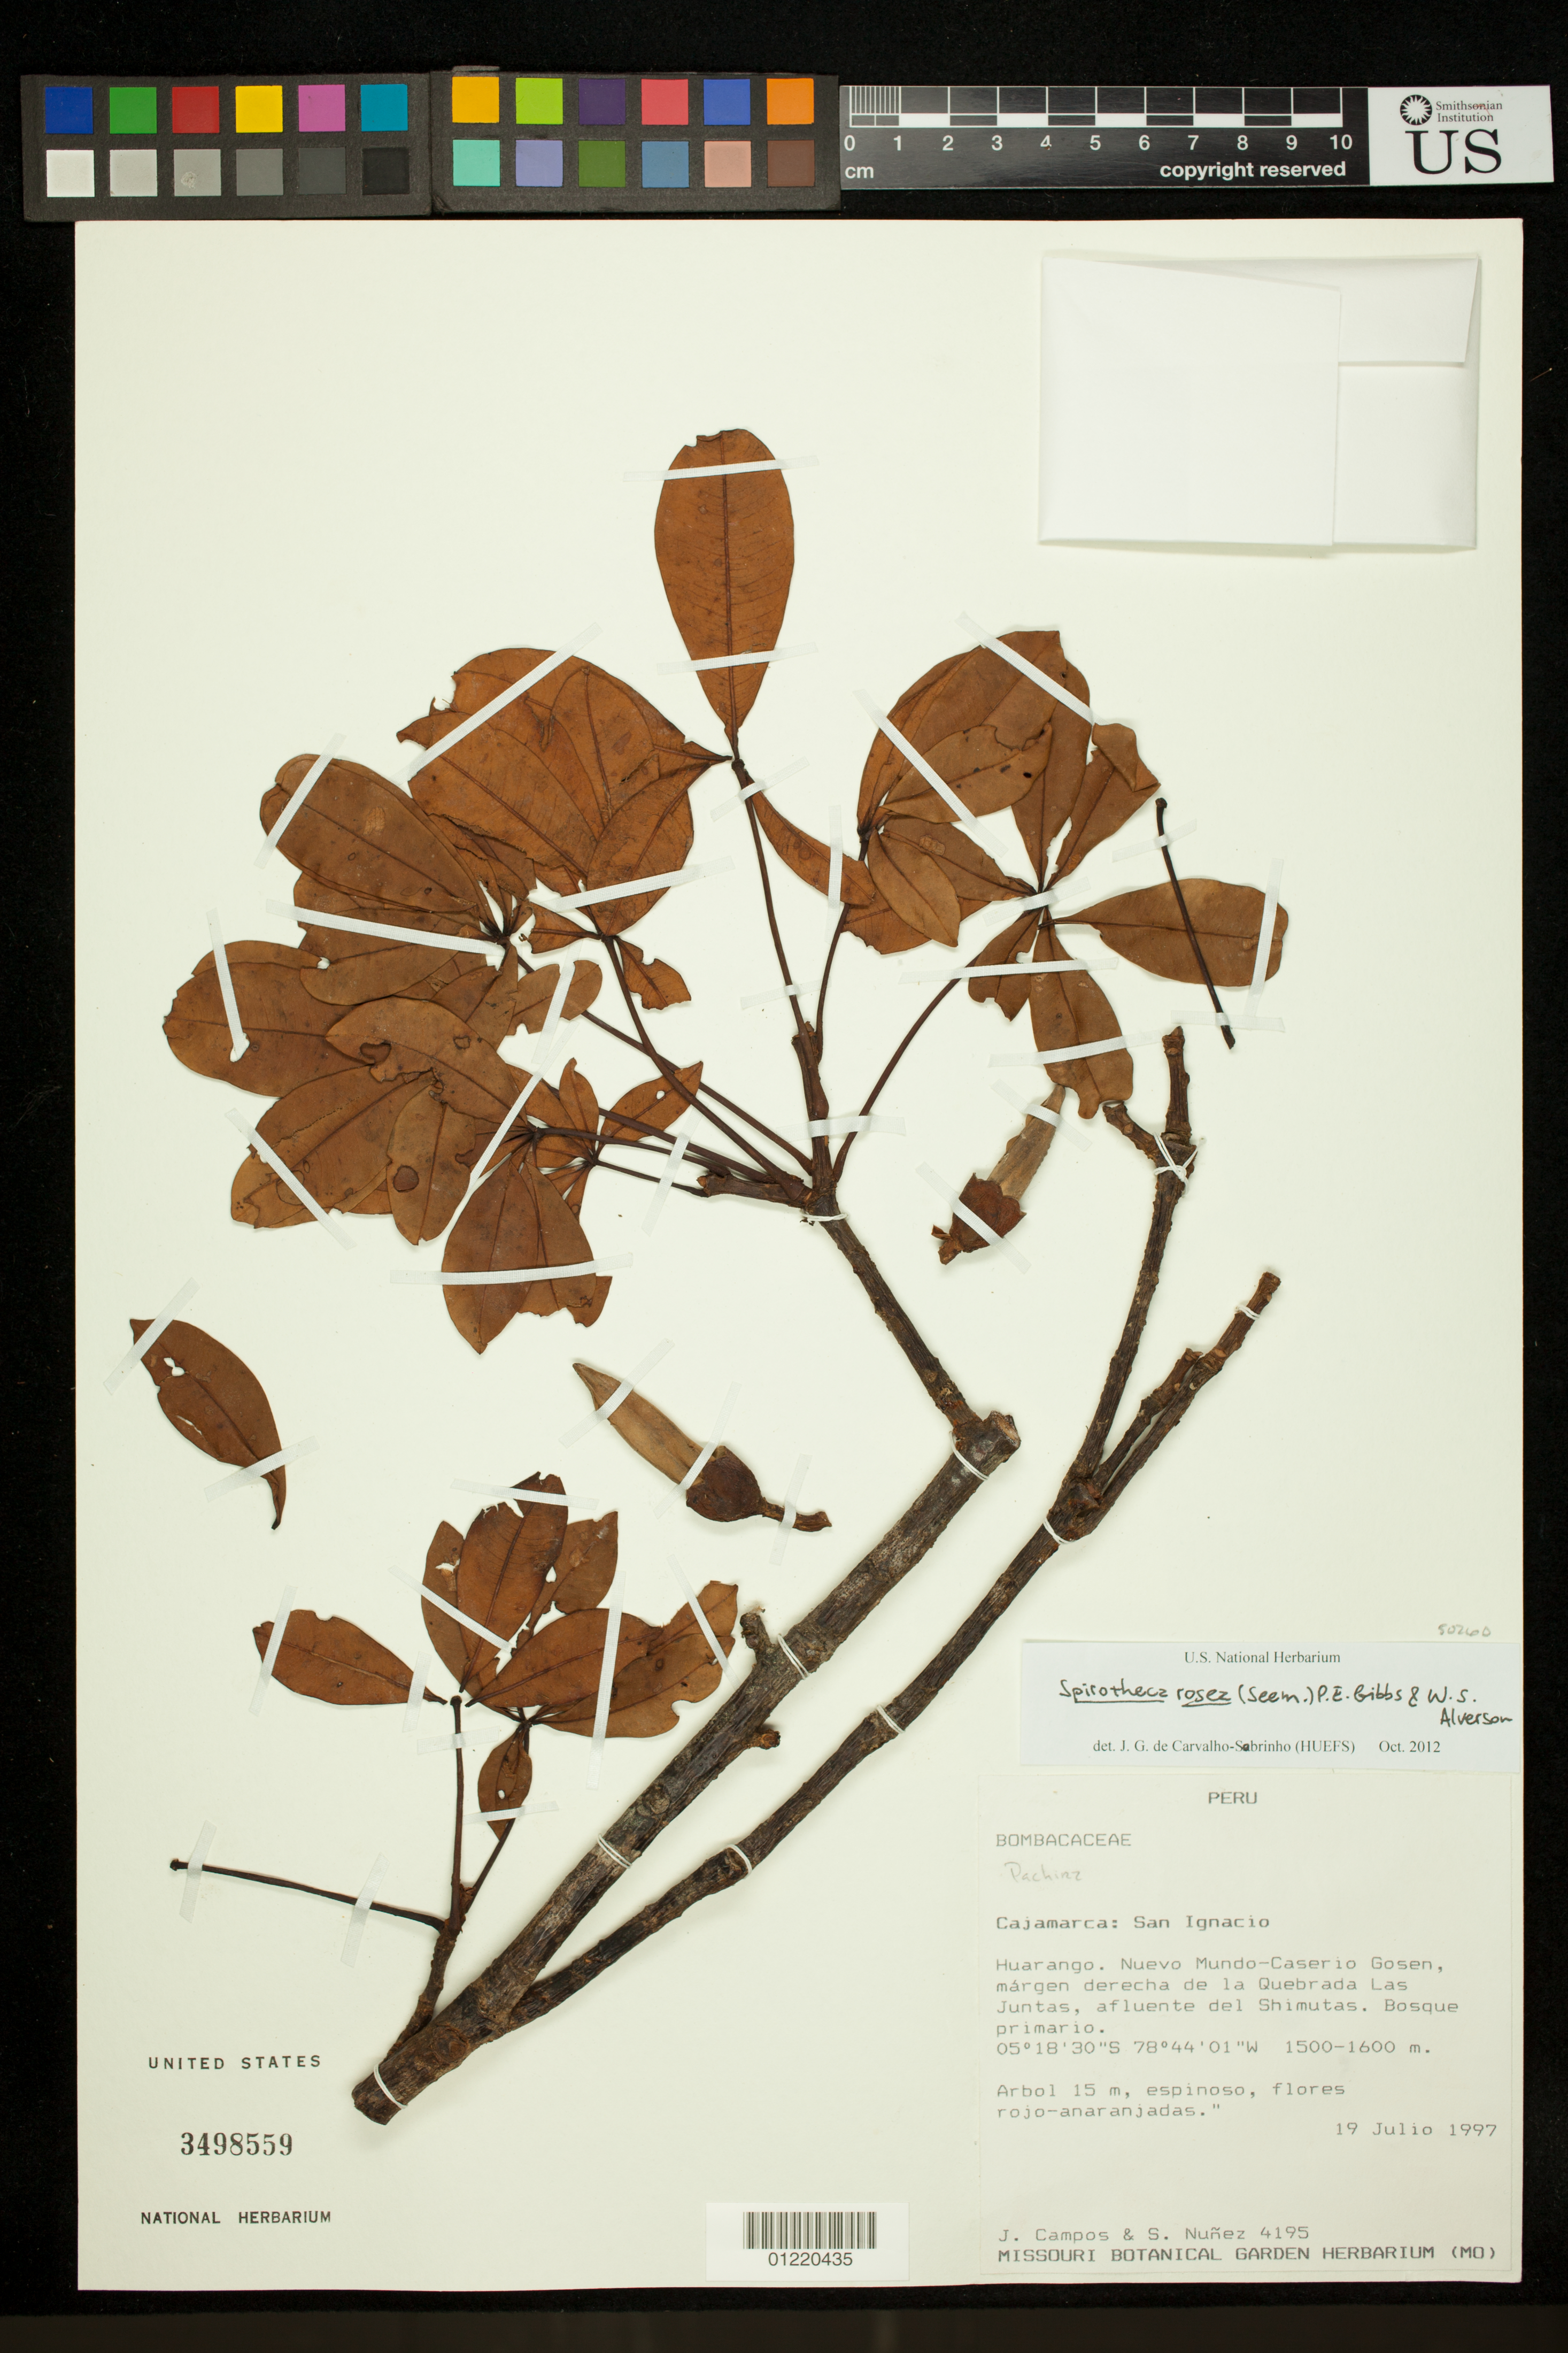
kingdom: Plantae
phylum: Tracheophyta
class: Magnoliopsida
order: Malvales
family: Malvaceae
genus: Spirotheca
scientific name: Spirotheca rosea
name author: (Cuatrec.) Gibbs & W.S. Alverson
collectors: J. Campos de la Cruz & S. Nuñez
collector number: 4195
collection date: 1997-07-19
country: Peru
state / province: Cajamarca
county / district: San Ignacio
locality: Huarango. Nuevo Mundo-Caserio Gosen, margen derecha da la Quebrada Las Juntas, afluente del Shimutas.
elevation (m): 1500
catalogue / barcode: US 3498559